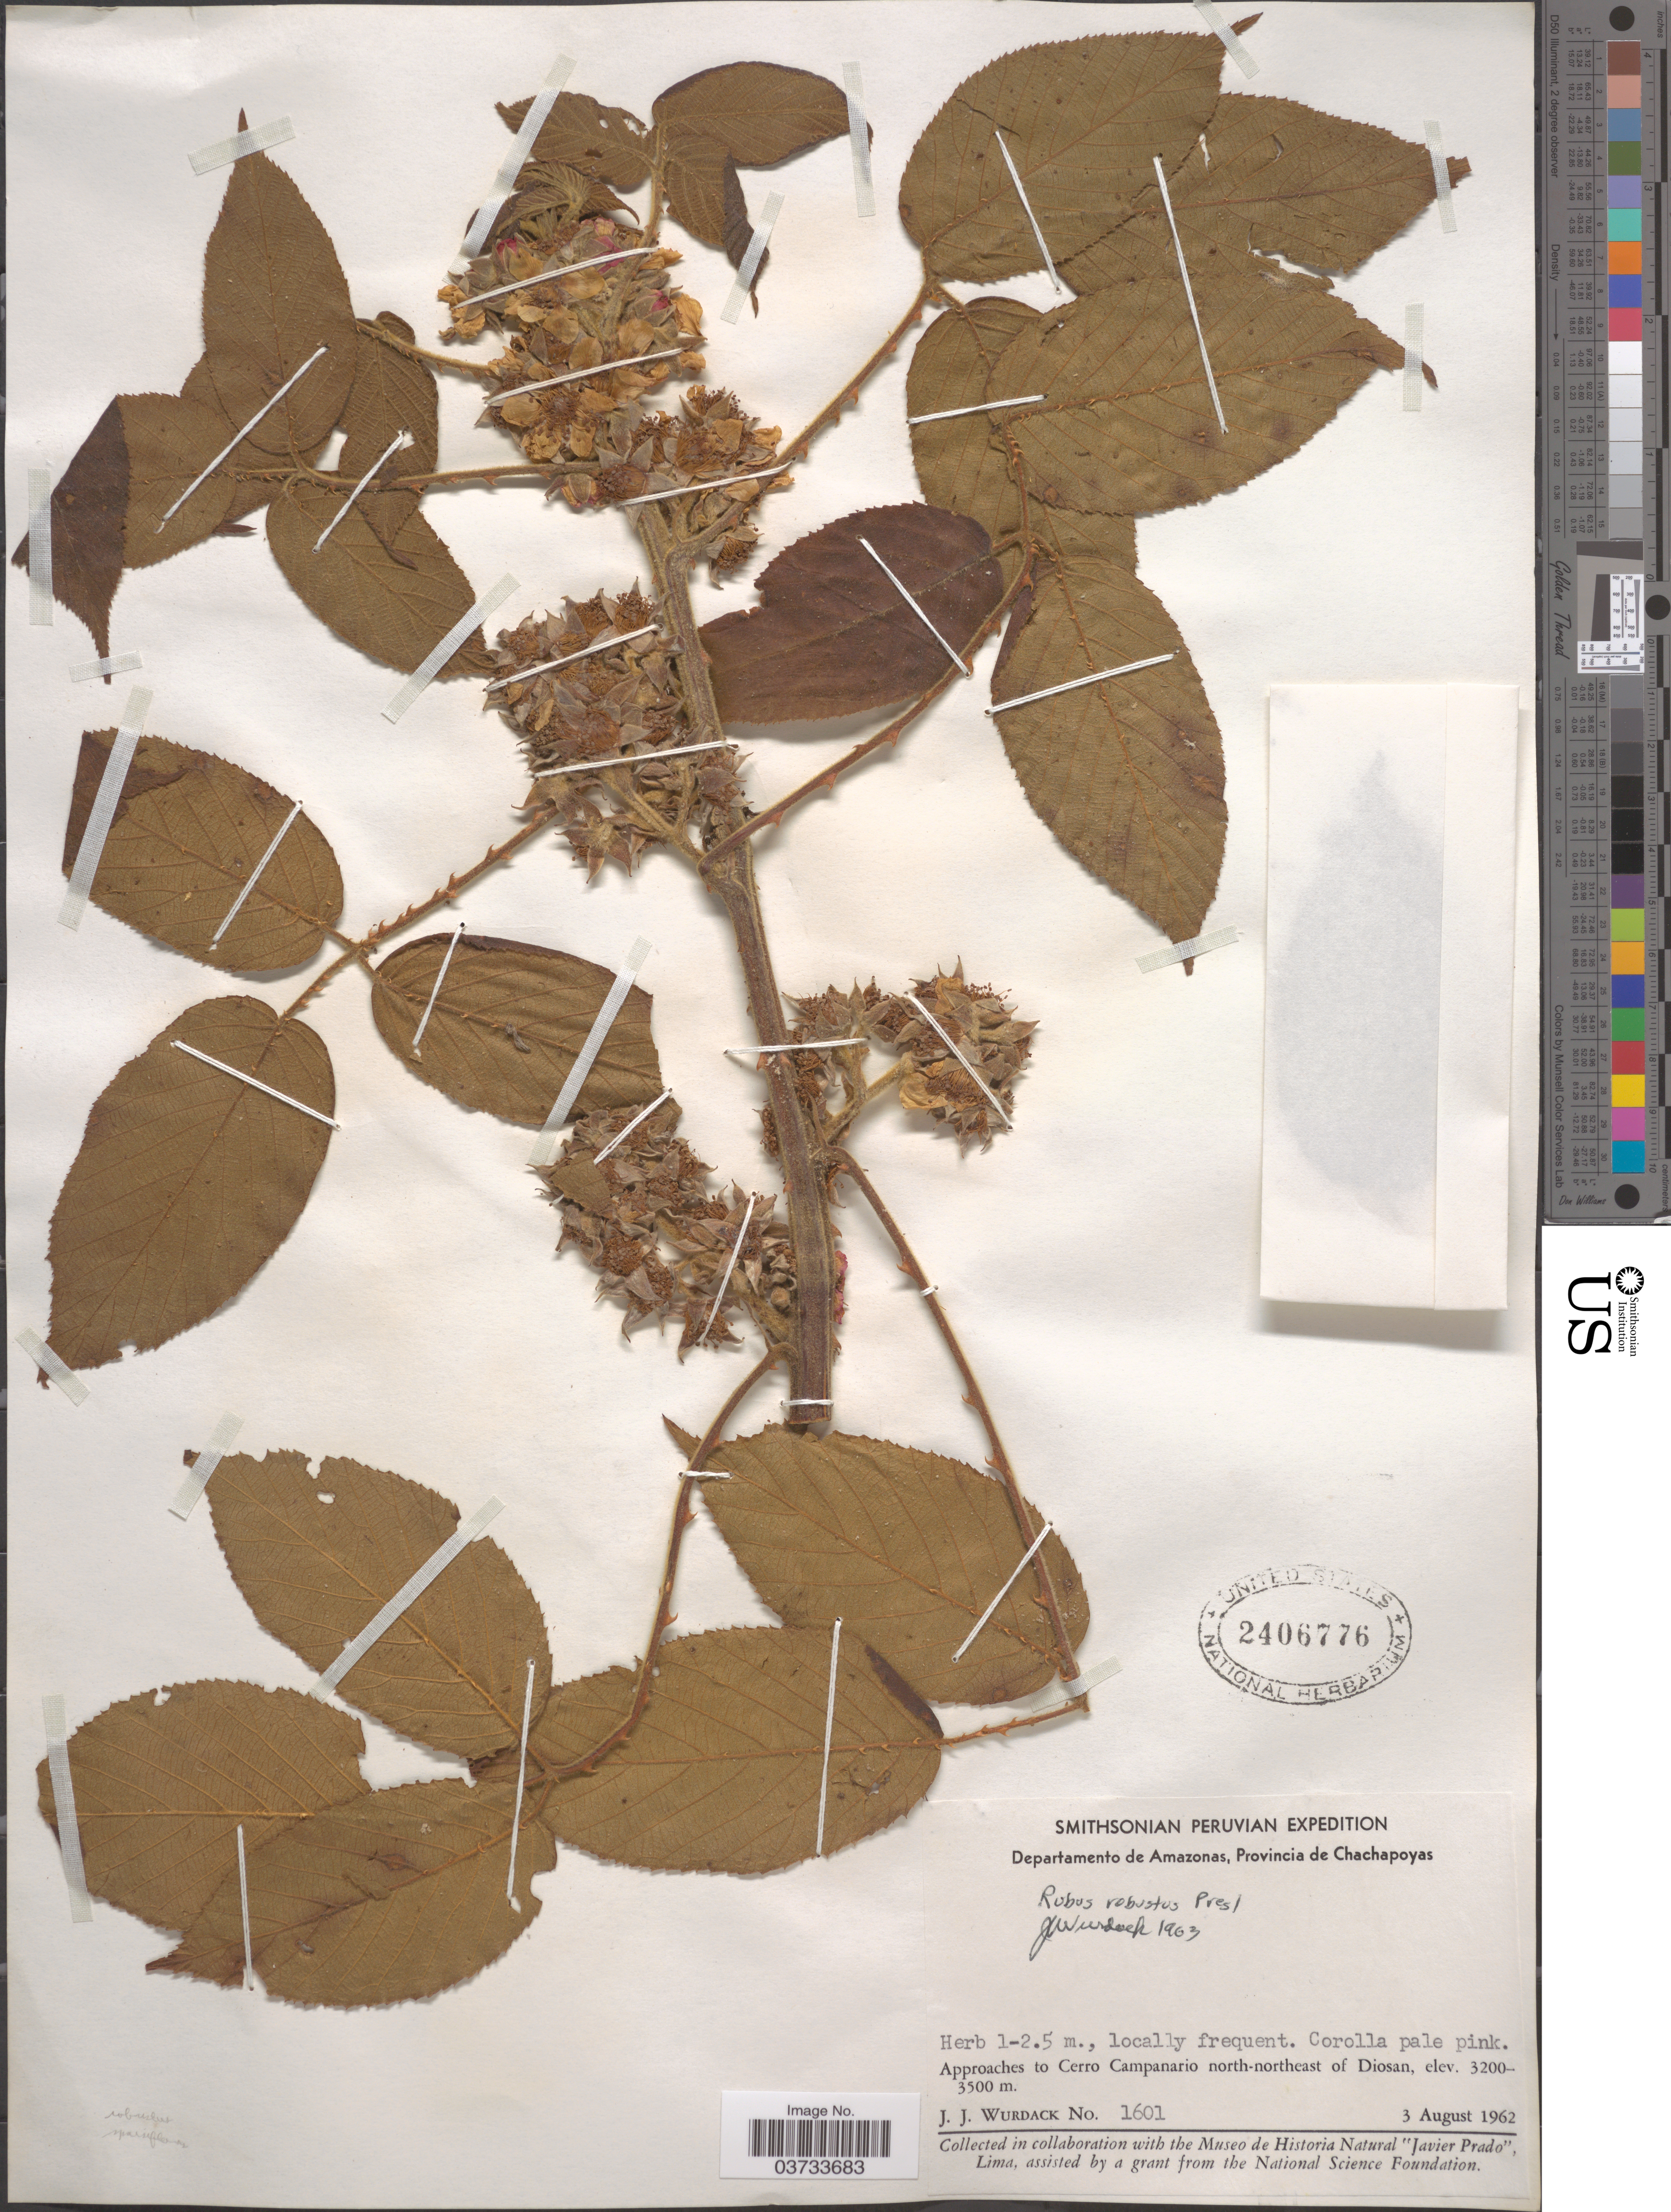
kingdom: Plantae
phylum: Tracheophyta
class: Magnoliopsida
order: Rosales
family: Rosaceae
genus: Rubus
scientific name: Rubus robustus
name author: C. Presl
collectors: J. J. Wurdack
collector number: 1601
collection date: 1962-08-03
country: Peru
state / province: Amazonas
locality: Departamento de Amazonas, Provincia de Chachapoyas. Approaches to Cerro Campanario north-northeast of Diosan.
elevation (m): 3200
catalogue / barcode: US 2406776